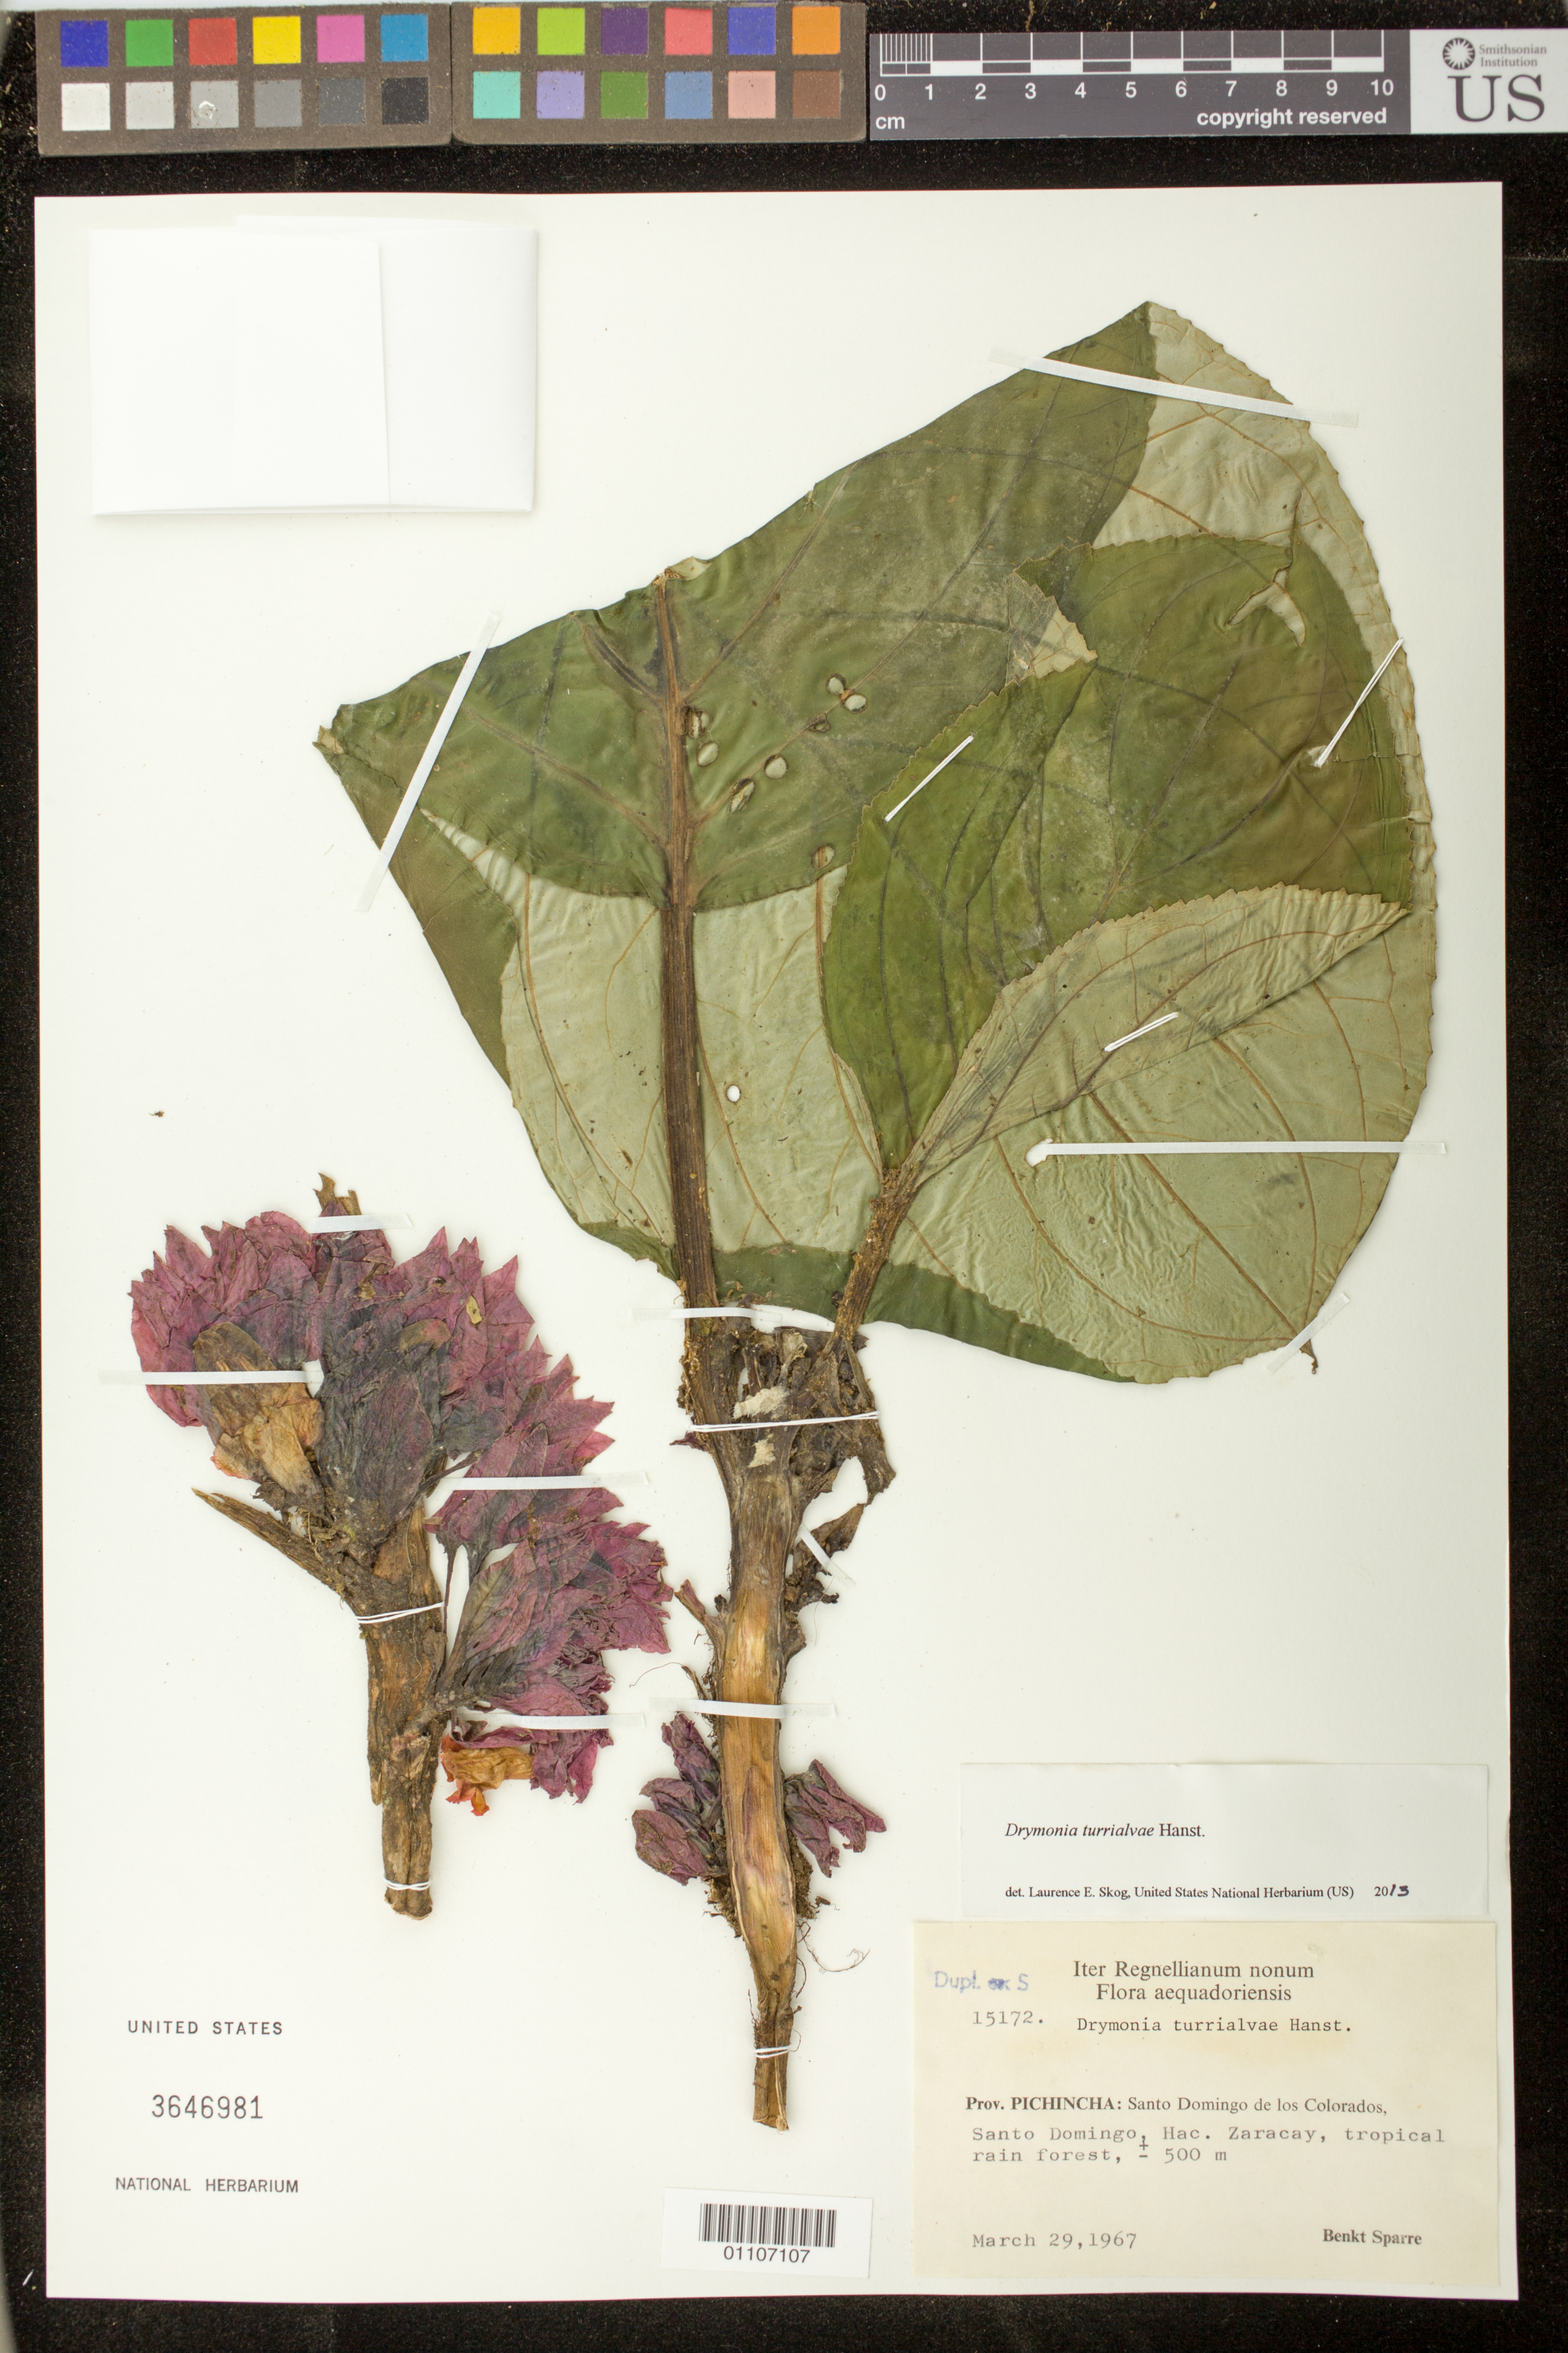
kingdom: Plantae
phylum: Tracheophyta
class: Magnoliopsida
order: Lamiales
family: Gesneriaceae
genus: Drymonia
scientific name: Drymonia turrialvae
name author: Hanst.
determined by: Skog, Laurence E.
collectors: B. Sparre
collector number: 15172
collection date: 1967-03-29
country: Ecuador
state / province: Pichincha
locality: Santo Domingo de los Colorados, Hac. Zaracay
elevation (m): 500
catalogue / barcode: US 3646981